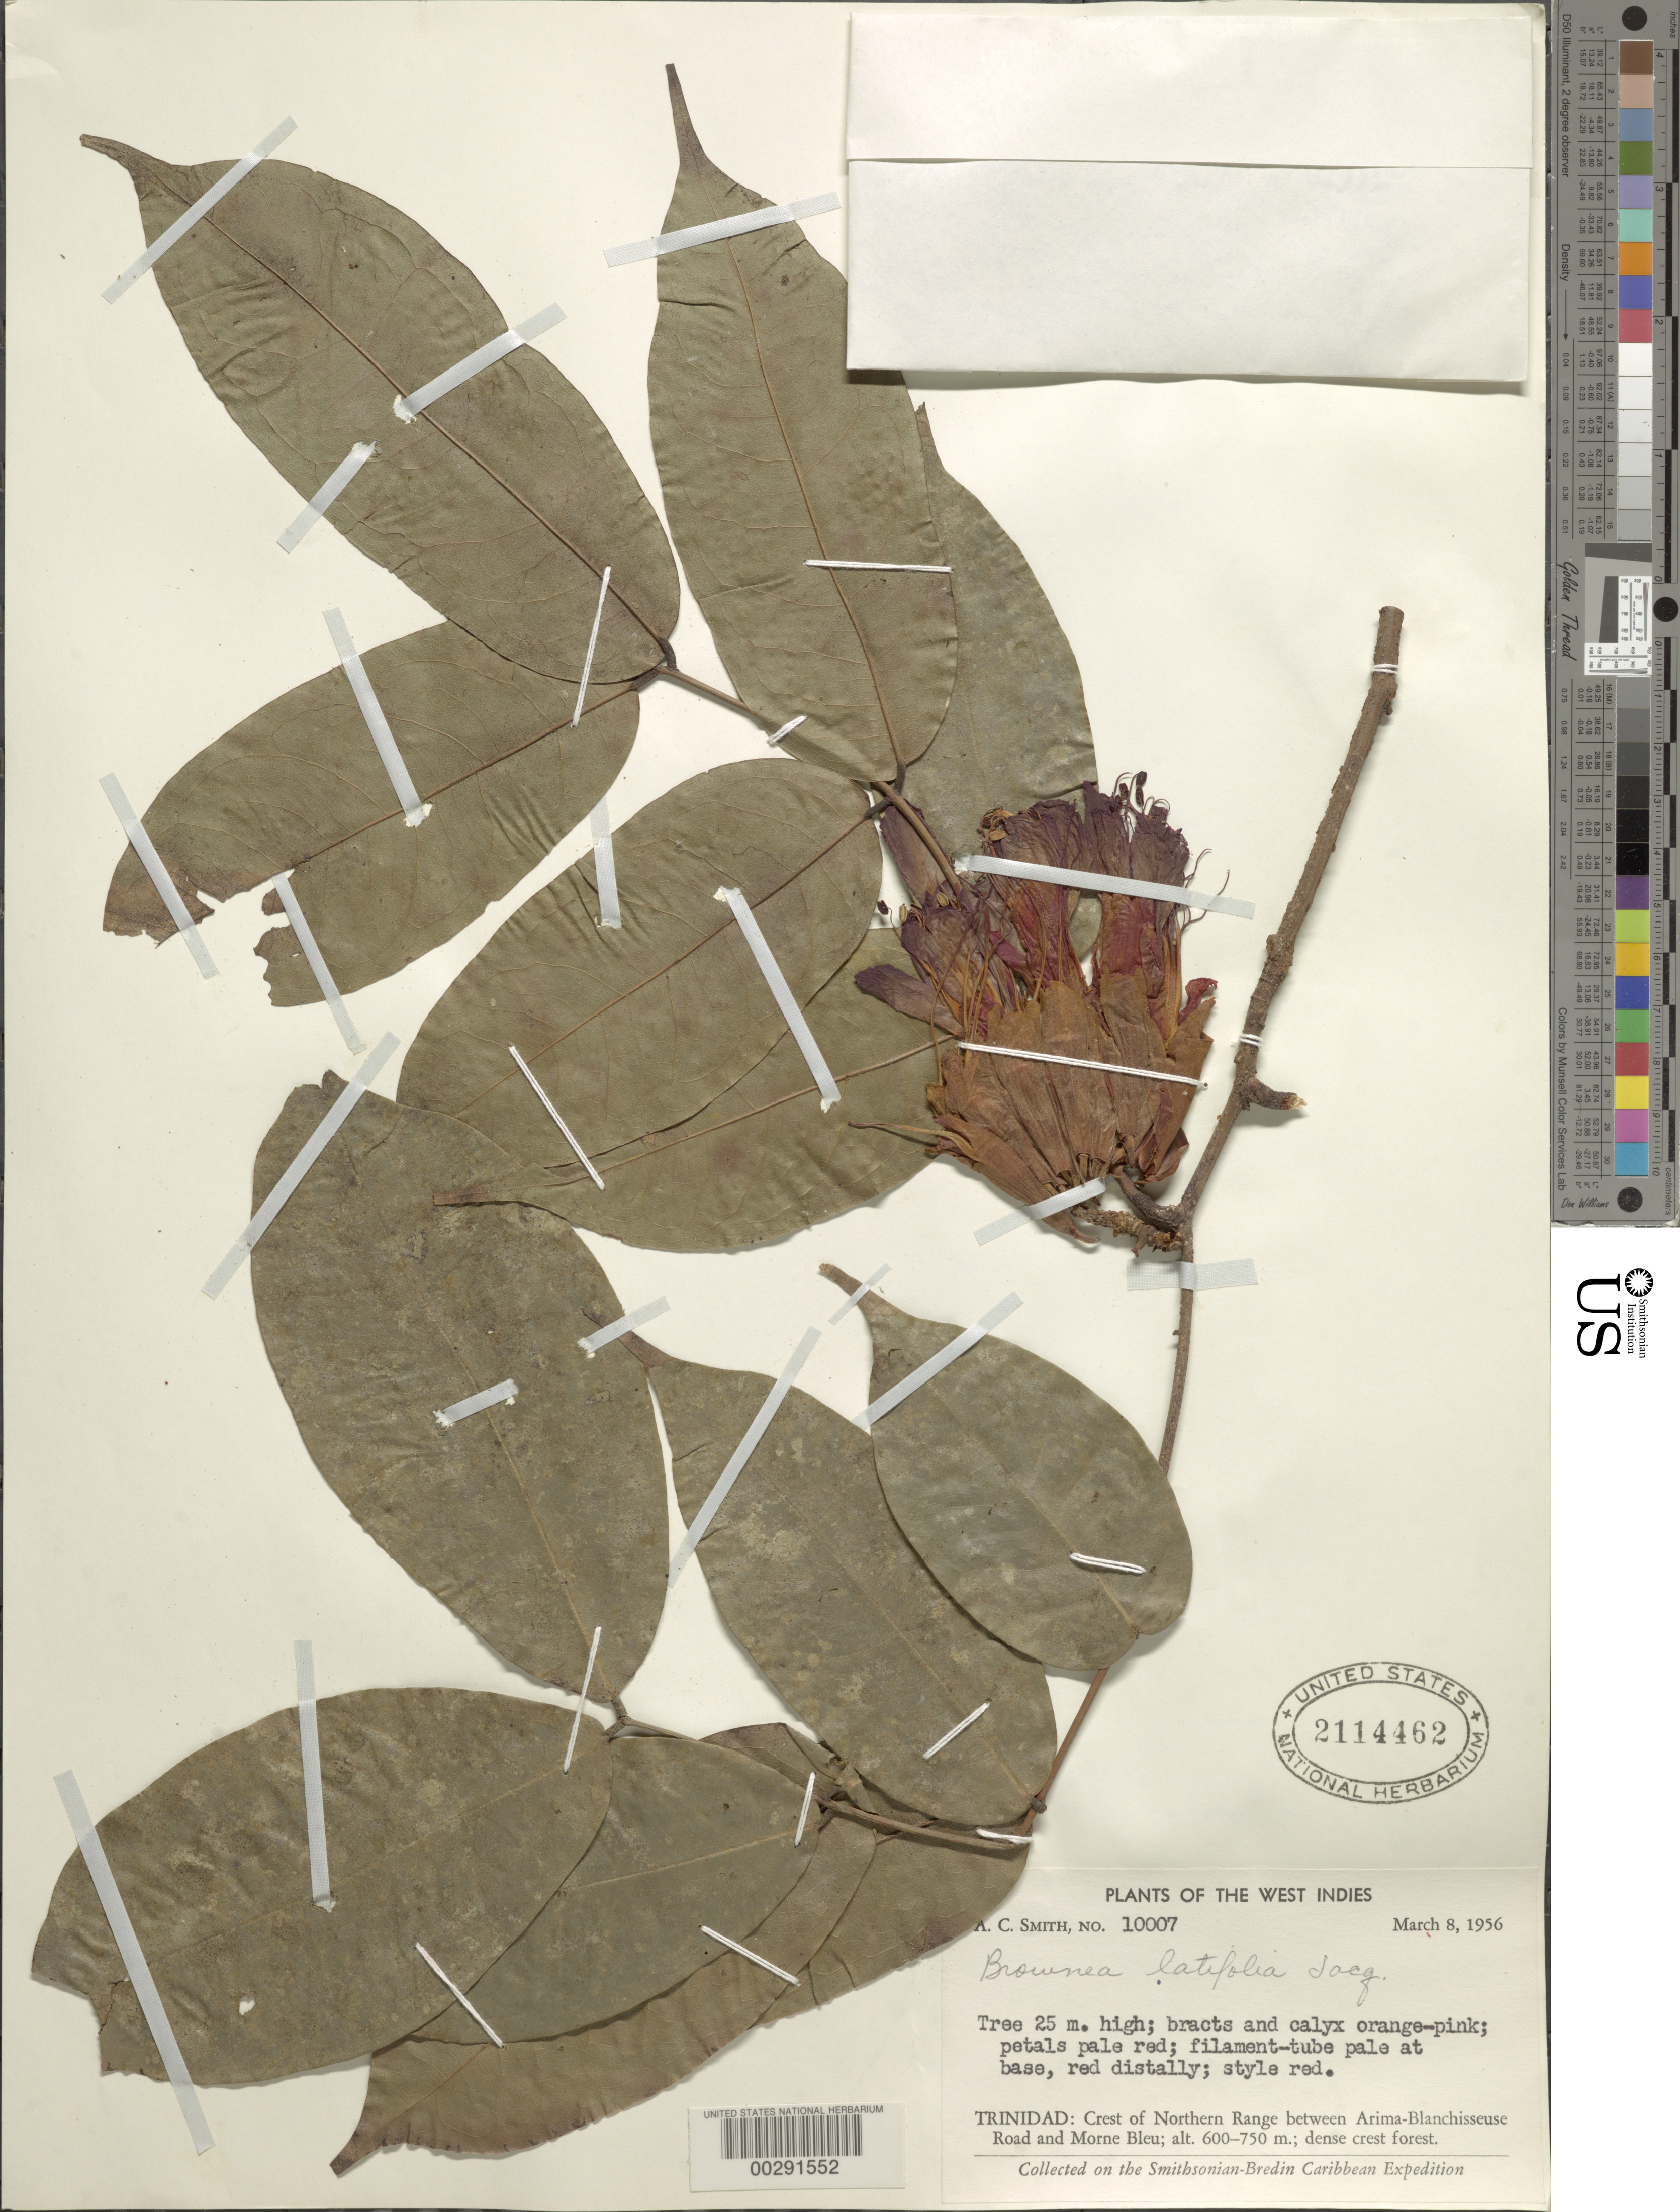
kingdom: Plantae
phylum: Tracheophyta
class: Magnoliopsida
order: Fabales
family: Fabaceae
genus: Brownea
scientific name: Brownea latifolia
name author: Jacq.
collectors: A. C. Smith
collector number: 10007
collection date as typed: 08 Mar 1956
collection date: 1956-03-08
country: Trinidad and Tobago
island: Trinidad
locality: Crest of northern range between arima-blanchisseuse road and morne bleu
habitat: Dense crest forest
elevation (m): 600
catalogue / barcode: US 2114462